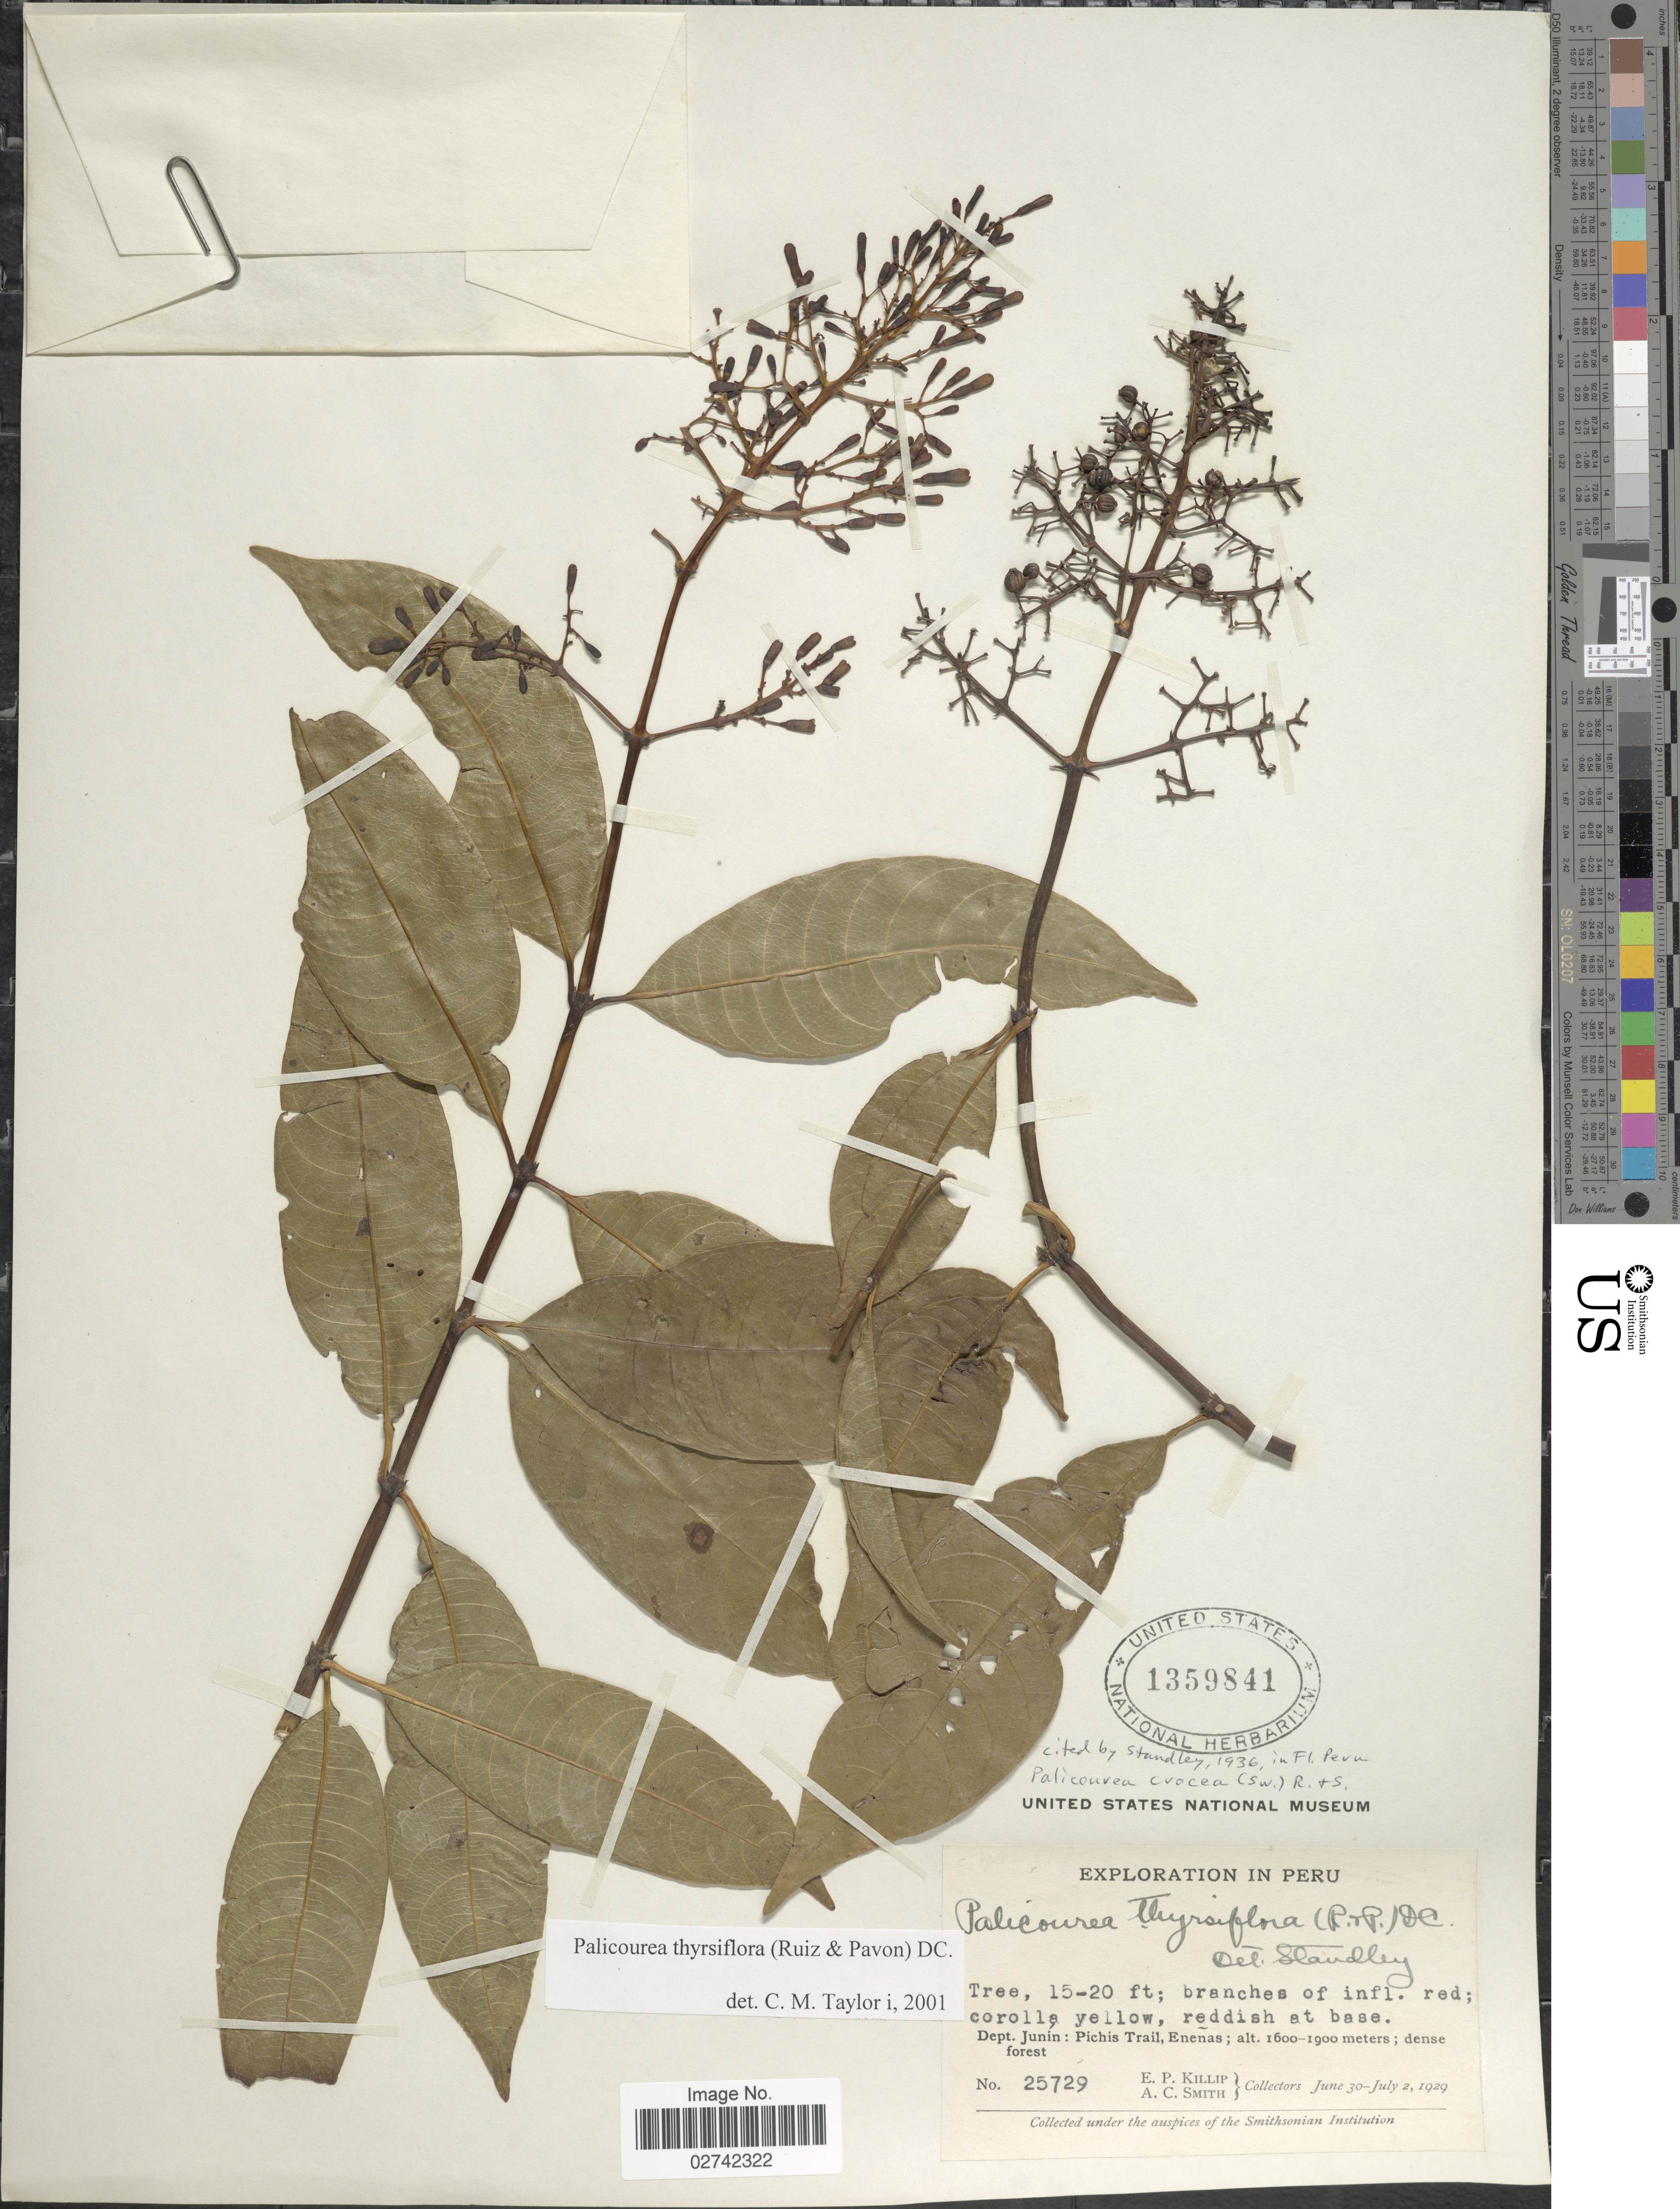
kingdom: Plantae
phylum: Tracheophyta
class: Magnoliopsida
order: Gentianales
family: Rubiaceae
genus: Palicourea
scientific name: Palicourea thyrsiflora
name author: (Ruiz & Pav.) DC.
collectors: E. P. Killip & A. C. Smith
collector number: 25729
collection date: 1929-06-30/1929-07-02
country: Peru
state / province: Junín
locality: Pichis Trail, Enenas.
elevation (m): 1600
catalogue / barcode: US 1359841